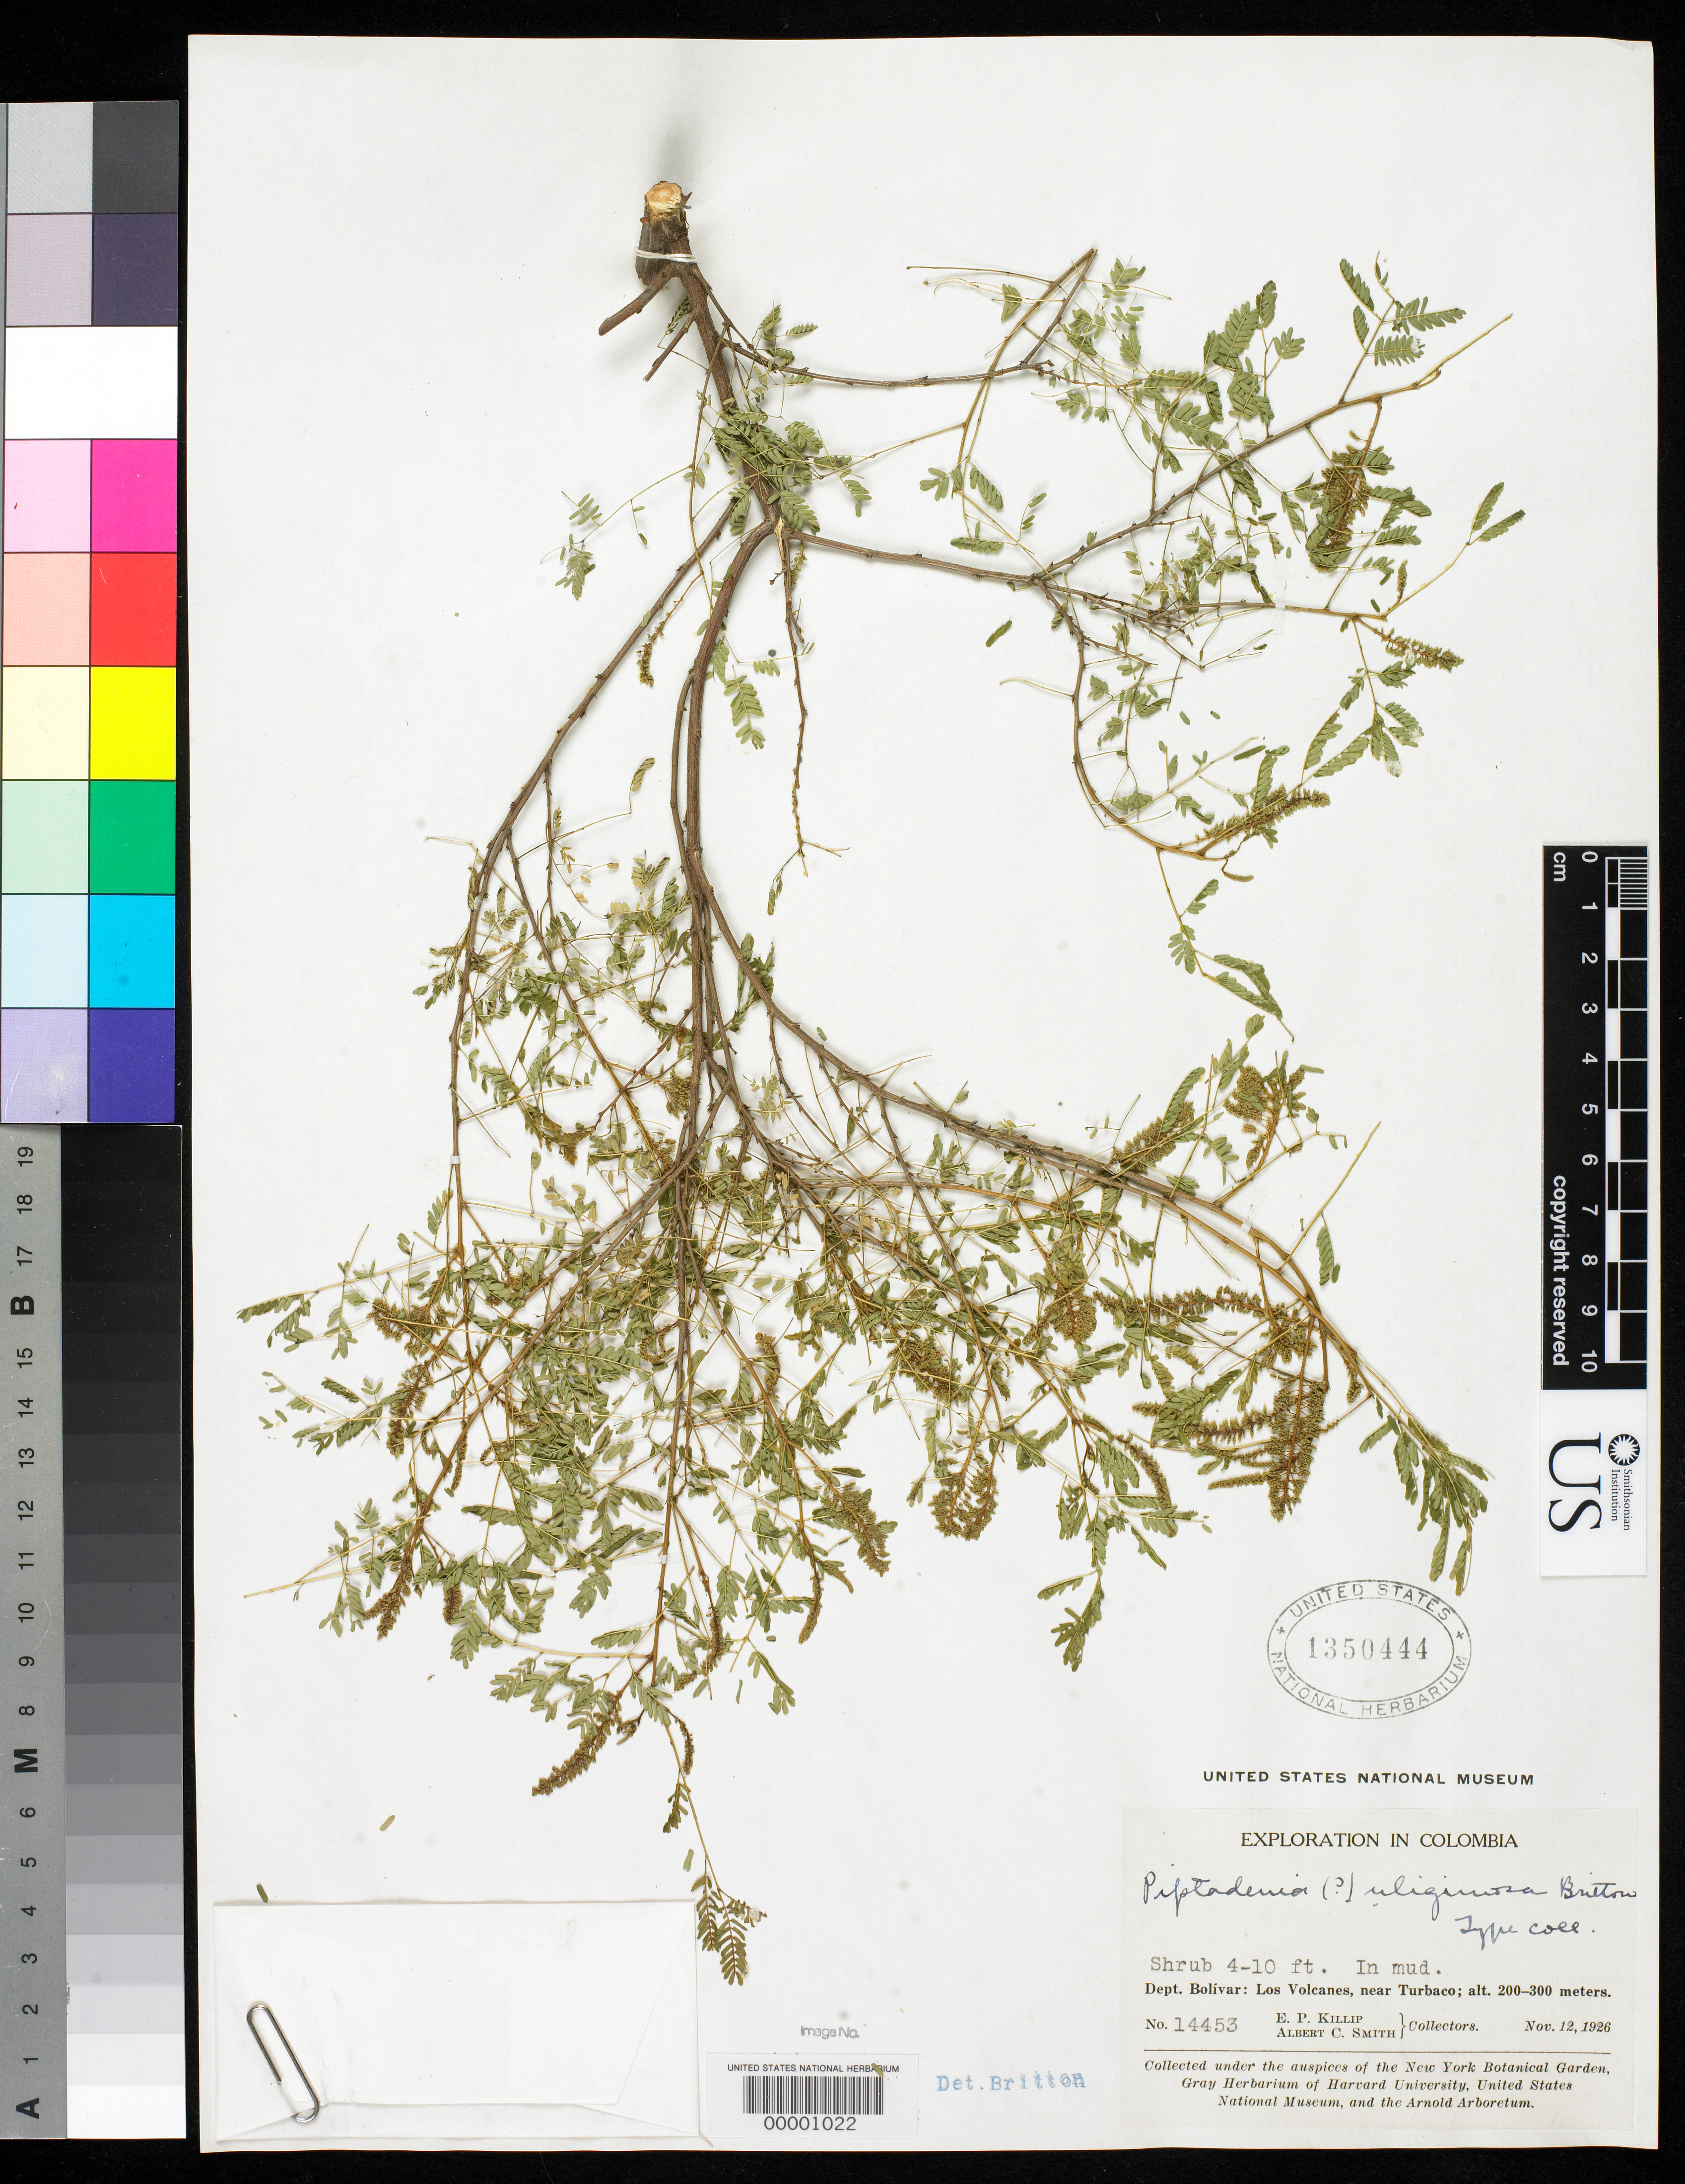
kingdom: Plantae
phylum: Tracheophyta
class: Magnoliopsida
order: Fabales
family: Fabaceae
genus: Piptadenia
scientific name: Piptadenia uliginosa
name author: Britton & Killip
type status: Isotype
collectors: E. P. Killip & A. C. Smith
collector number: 14453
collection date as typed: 12 Nov 1926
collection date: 1926-11-12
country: Colombia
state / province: Bolívar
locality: Los Volcanes, near Turbaco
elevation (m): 200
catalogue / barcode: US 1350444